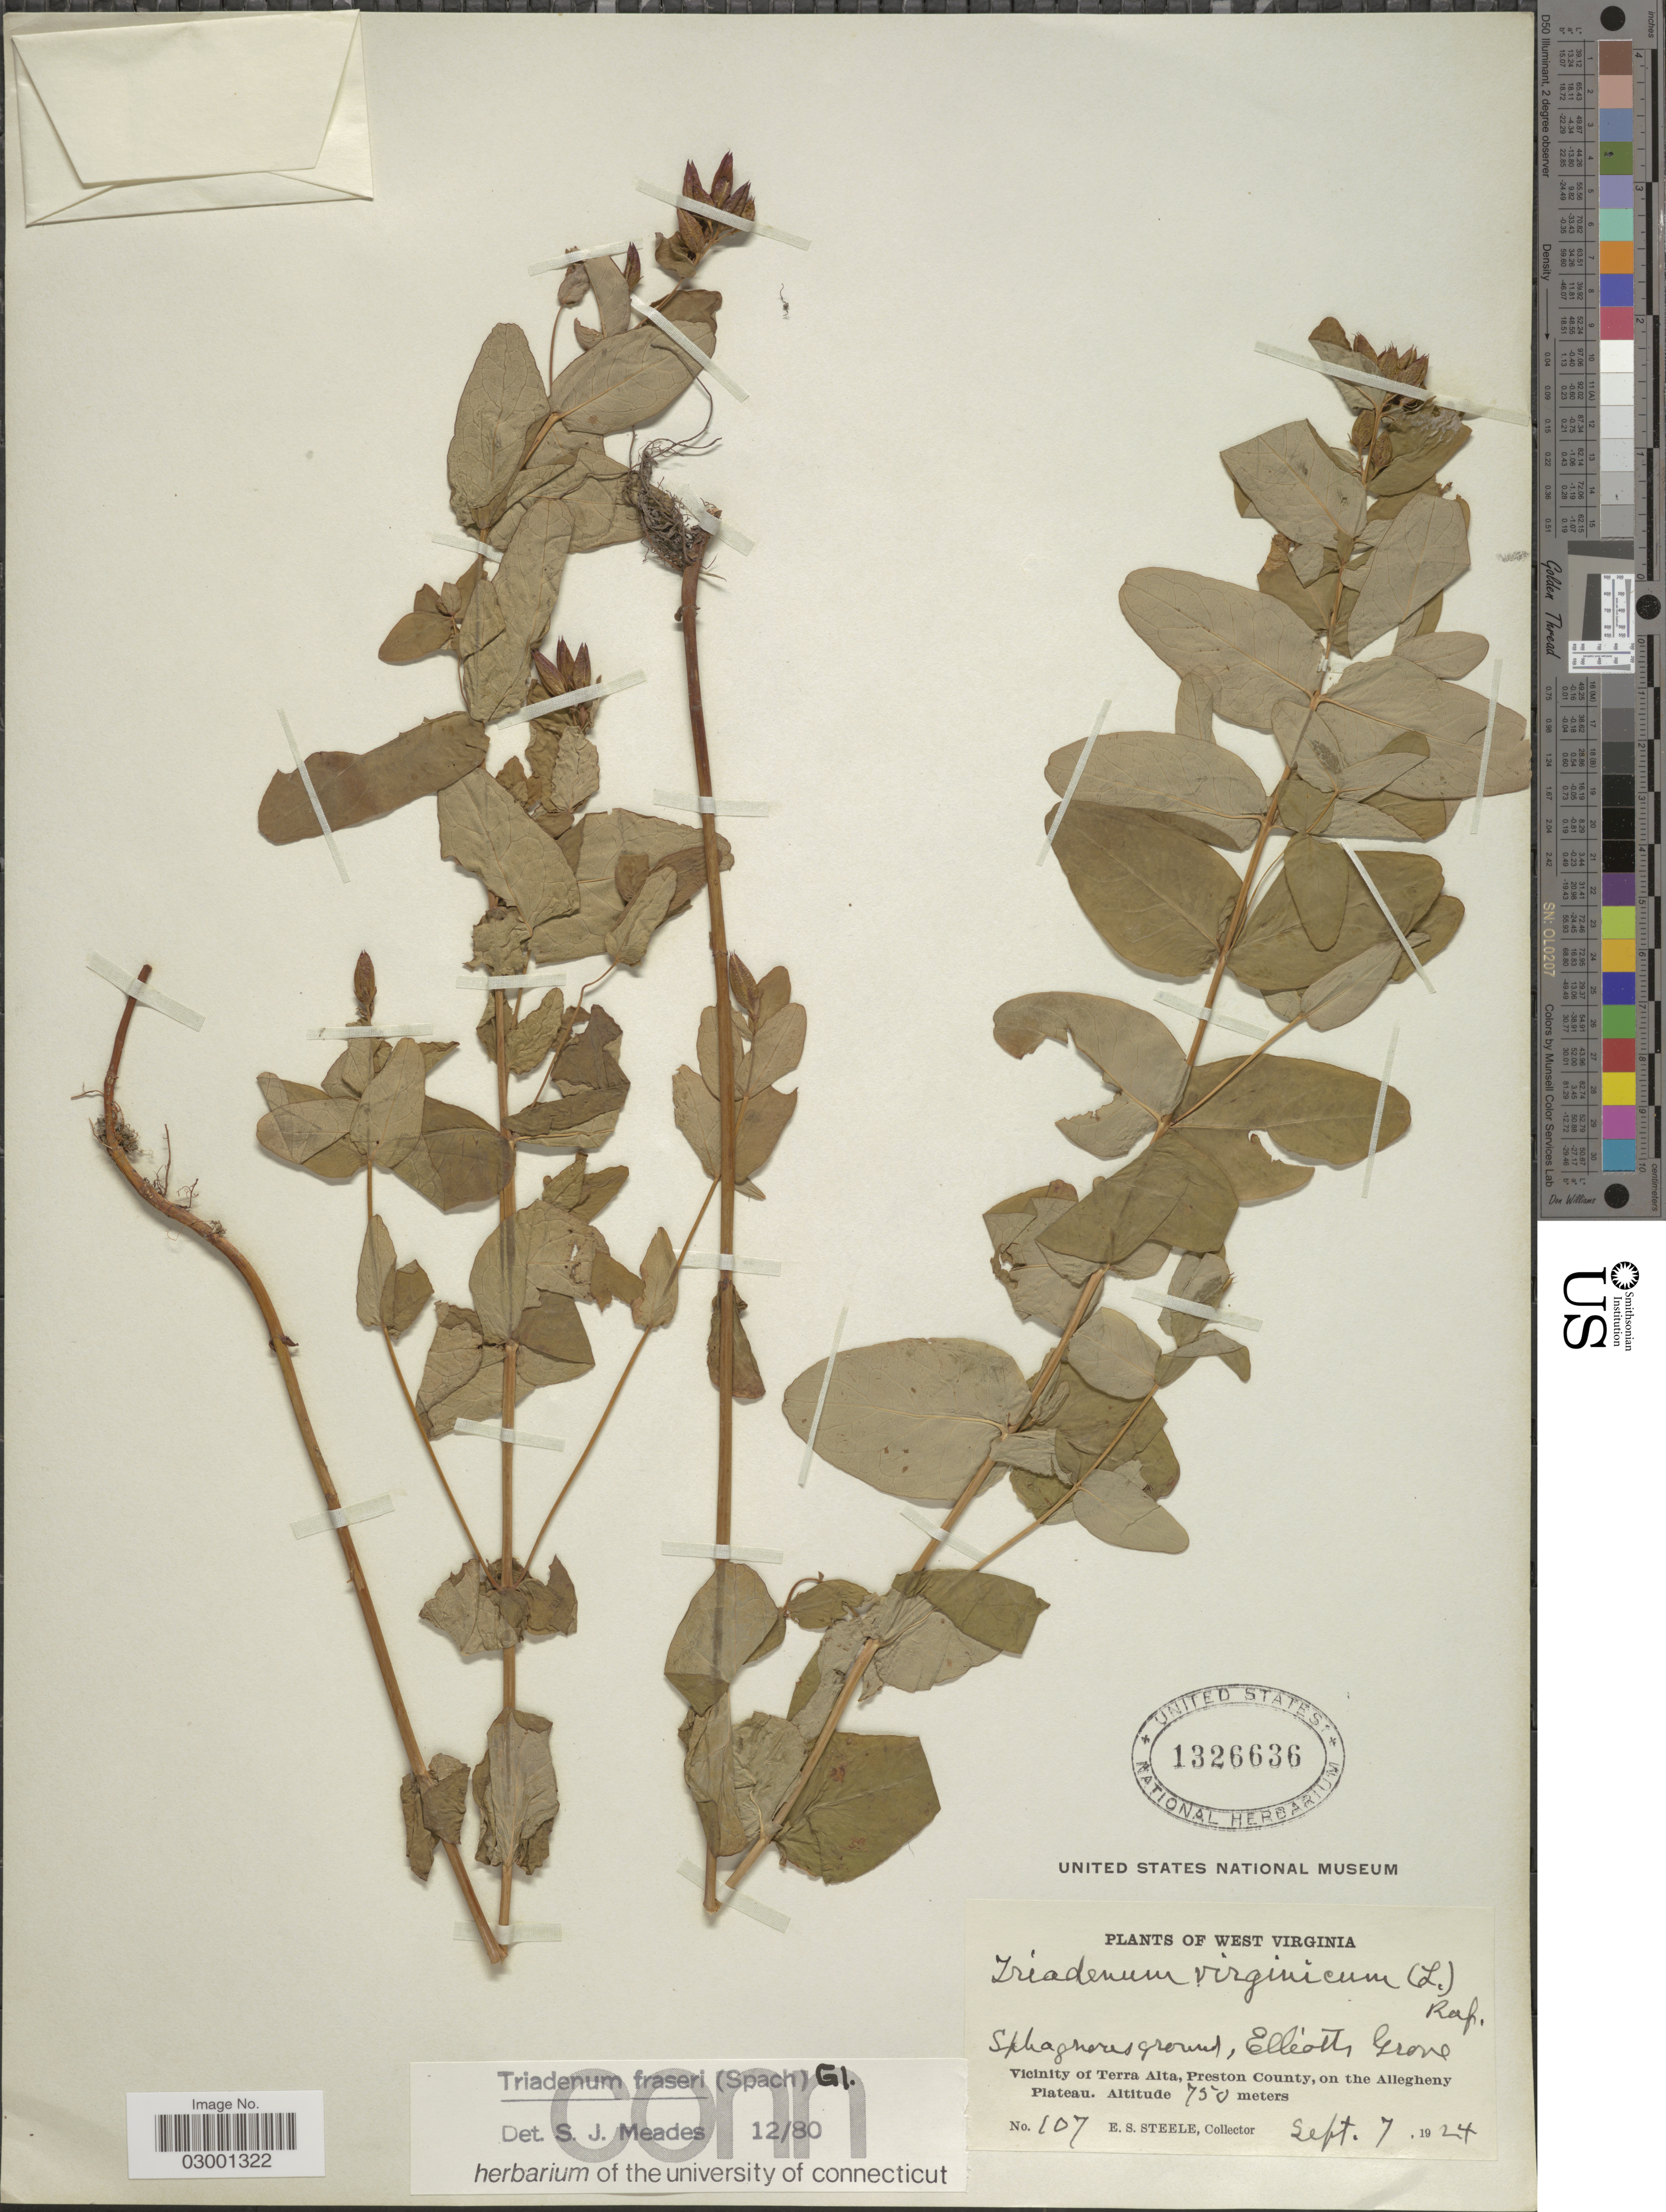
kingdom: Plantae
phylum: Tracheophyta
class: Magnoliopsida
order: Malpighiales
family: Hypericaceae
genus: Hypericum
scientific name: Hypericum fraseri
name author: Steud.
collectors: E. Steele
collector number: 107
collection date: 1924-09-07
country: United States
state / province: West Virginia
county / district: Preston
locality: Vicinity of Terra Alta, Preston COunty, on the Allegheny Plateau.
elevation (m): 750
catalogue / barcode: US 1326636